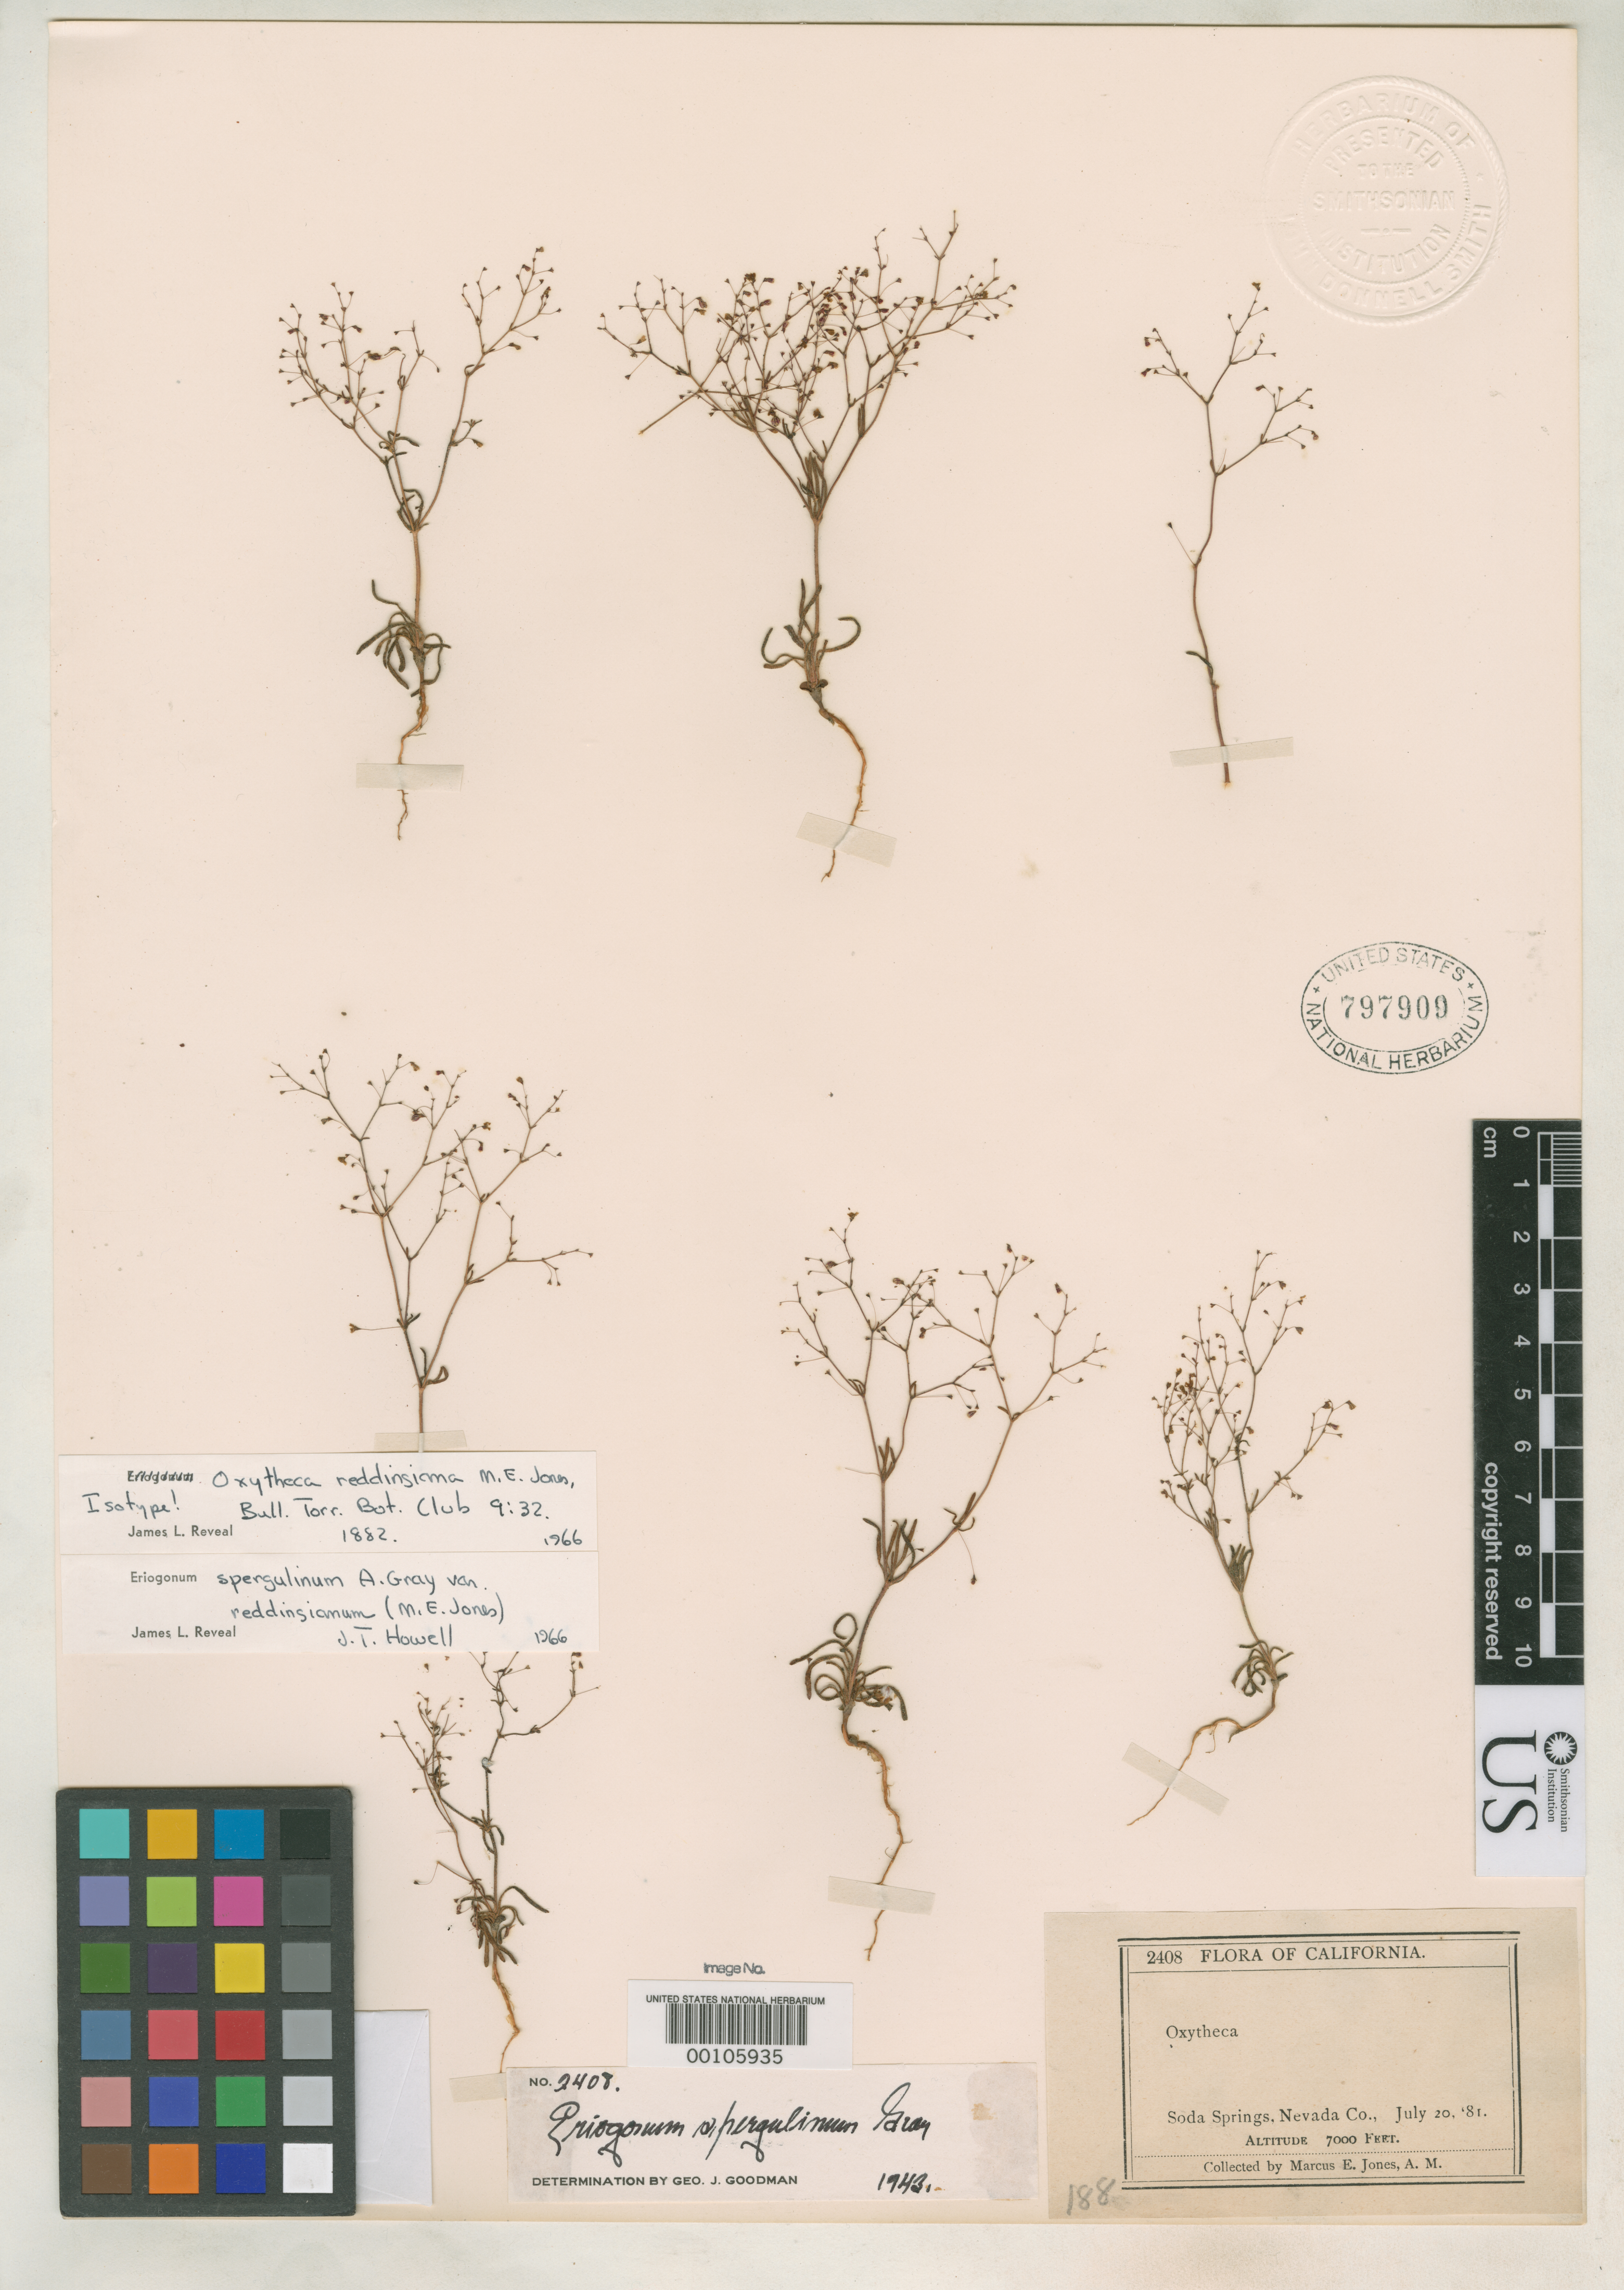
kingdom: Plantae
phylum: Tracheophyta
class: Magnoliopsida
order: Caryophyllales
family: Polygonaceae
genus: Oxytheca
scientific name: Oxytheca reddingiana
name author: M.E. Jones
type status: Isotype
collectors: M. E. Jones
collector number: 2408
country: United States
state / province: California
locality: Soda Springs.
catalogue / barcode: US 797909